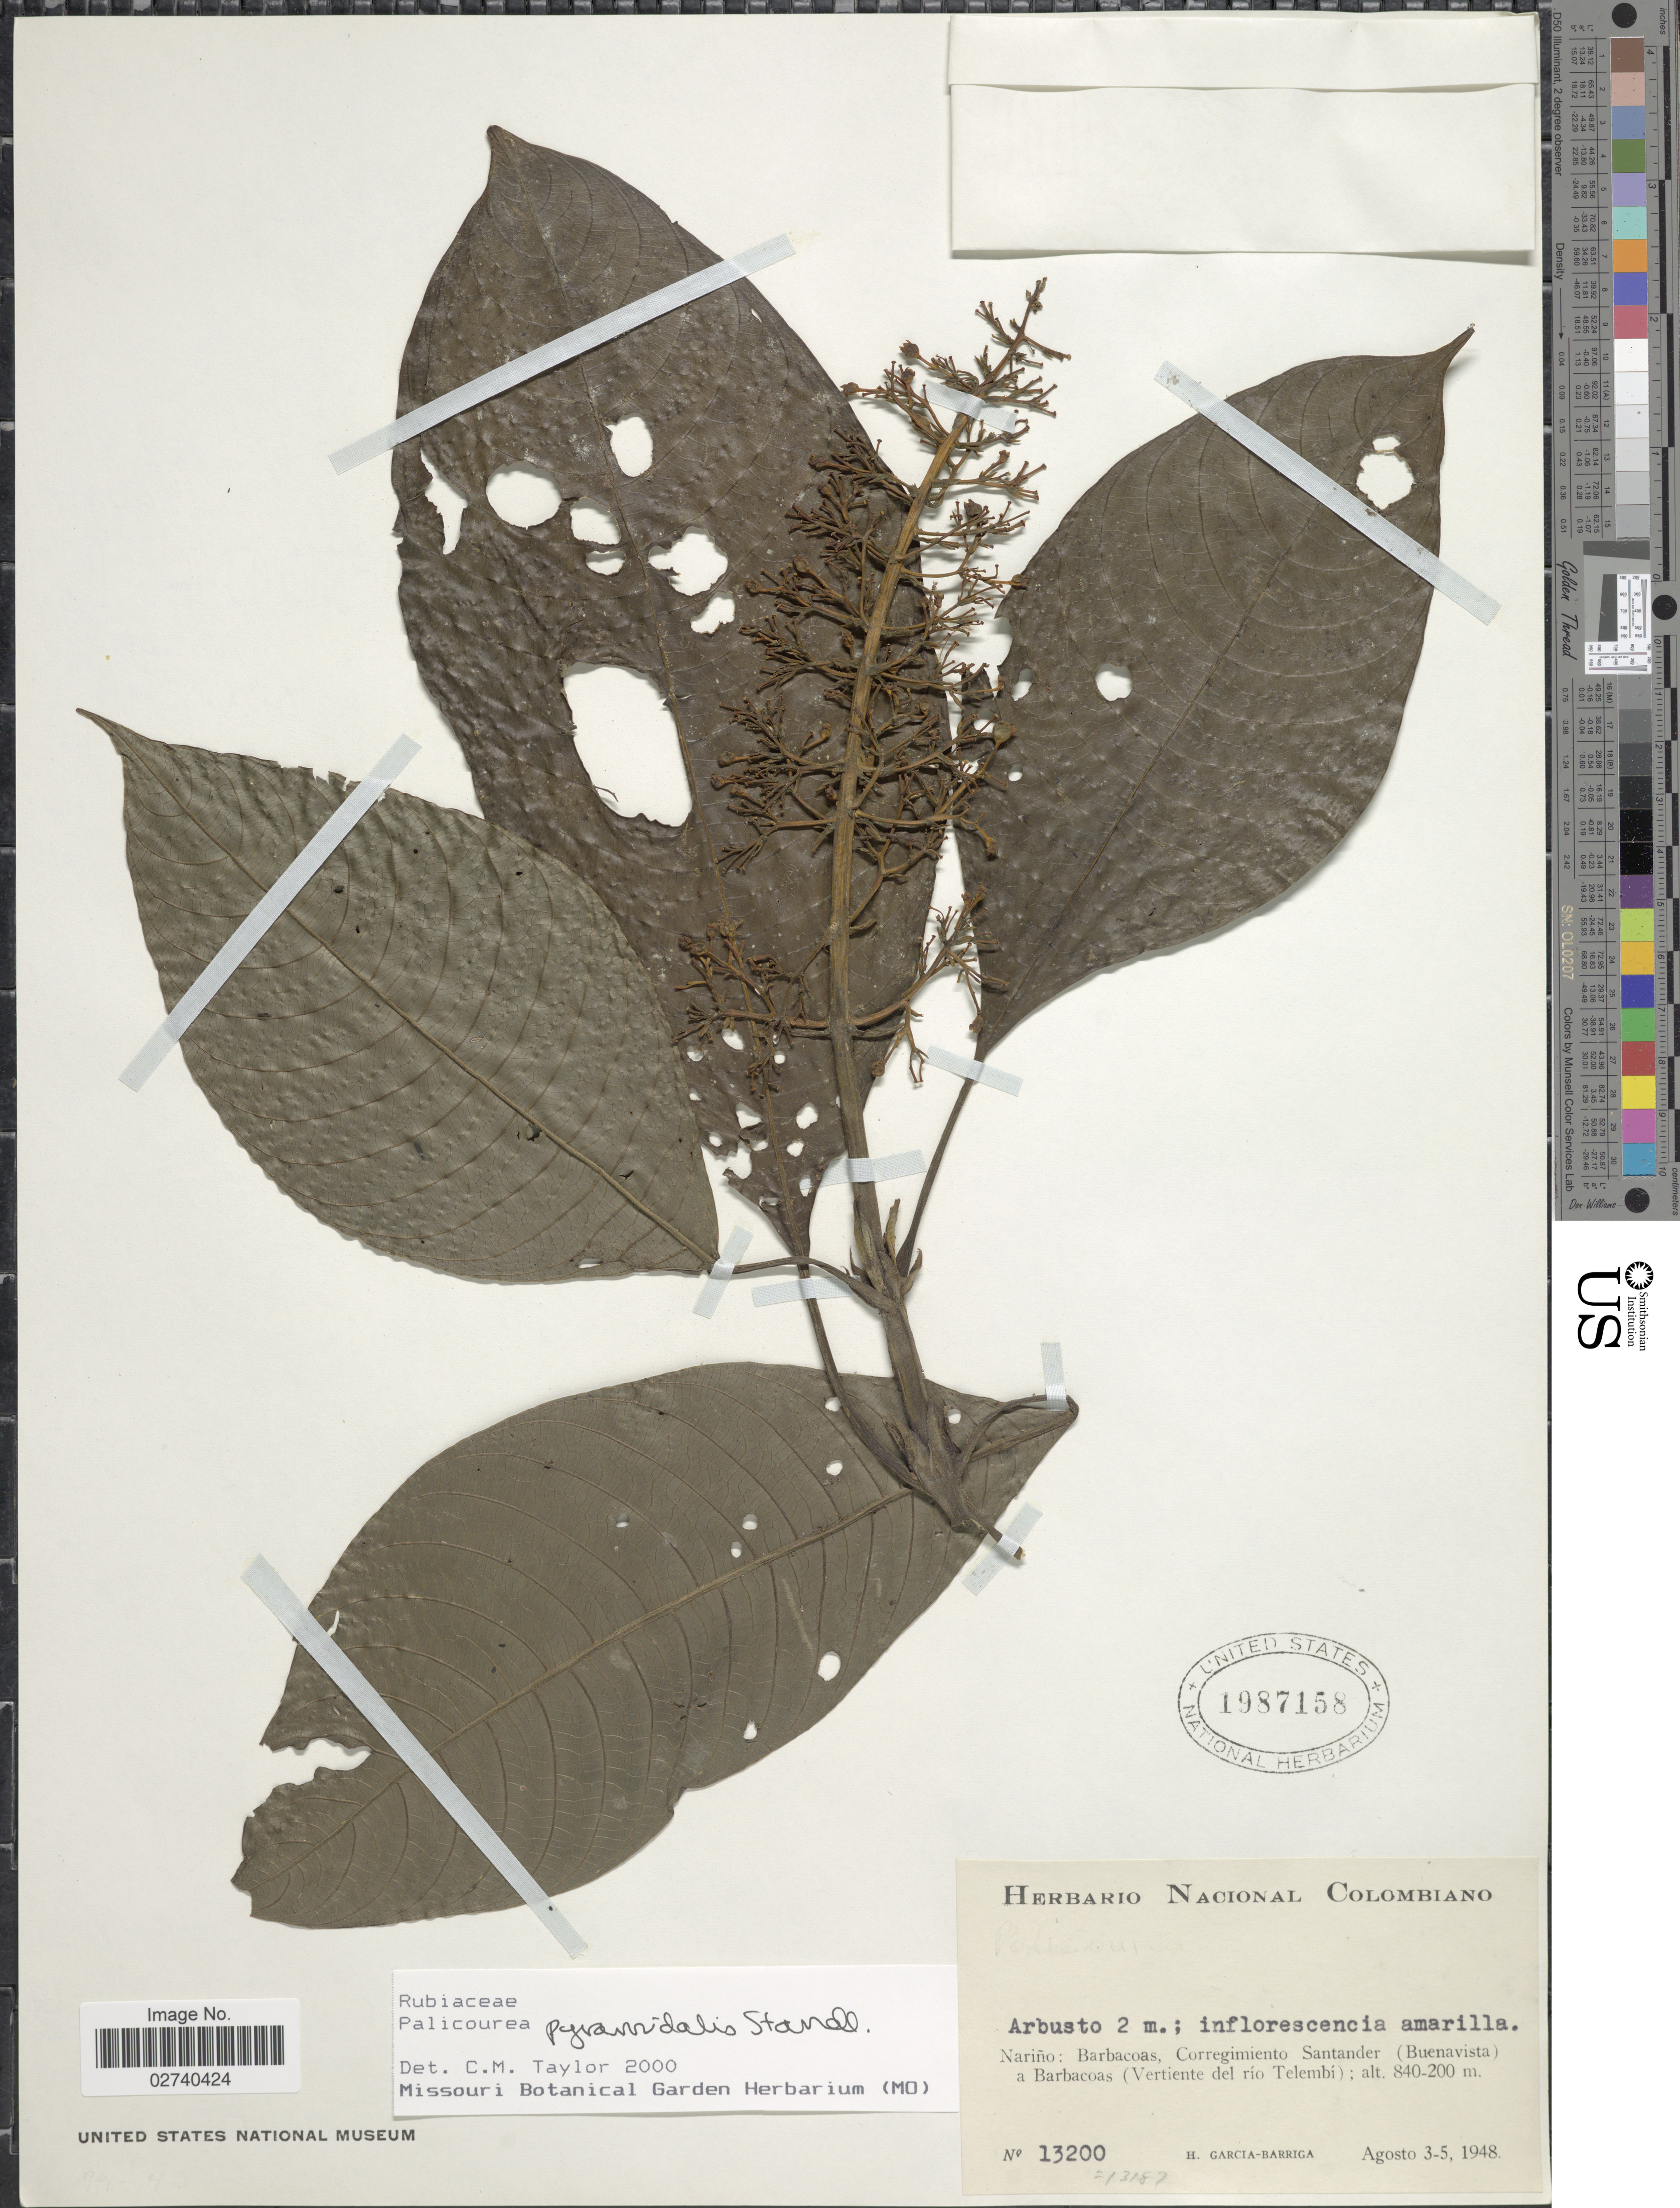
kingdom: Plantae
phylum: Tracheophyta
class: Magnoliopsida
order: Gentianales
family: Rubiaceae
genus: Palicourea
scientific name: Palicourea pyramidalis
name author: Standl.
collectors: H. García Barriga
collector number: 13200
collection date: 1948-08-03/1948-08-05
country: Colombia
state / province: Nariño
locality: Barbacoas, Corregimiento Santander (Buenavista) a Barbacoas (Vertiente del rio Telembi).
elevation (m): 200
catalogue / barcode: US 1987158